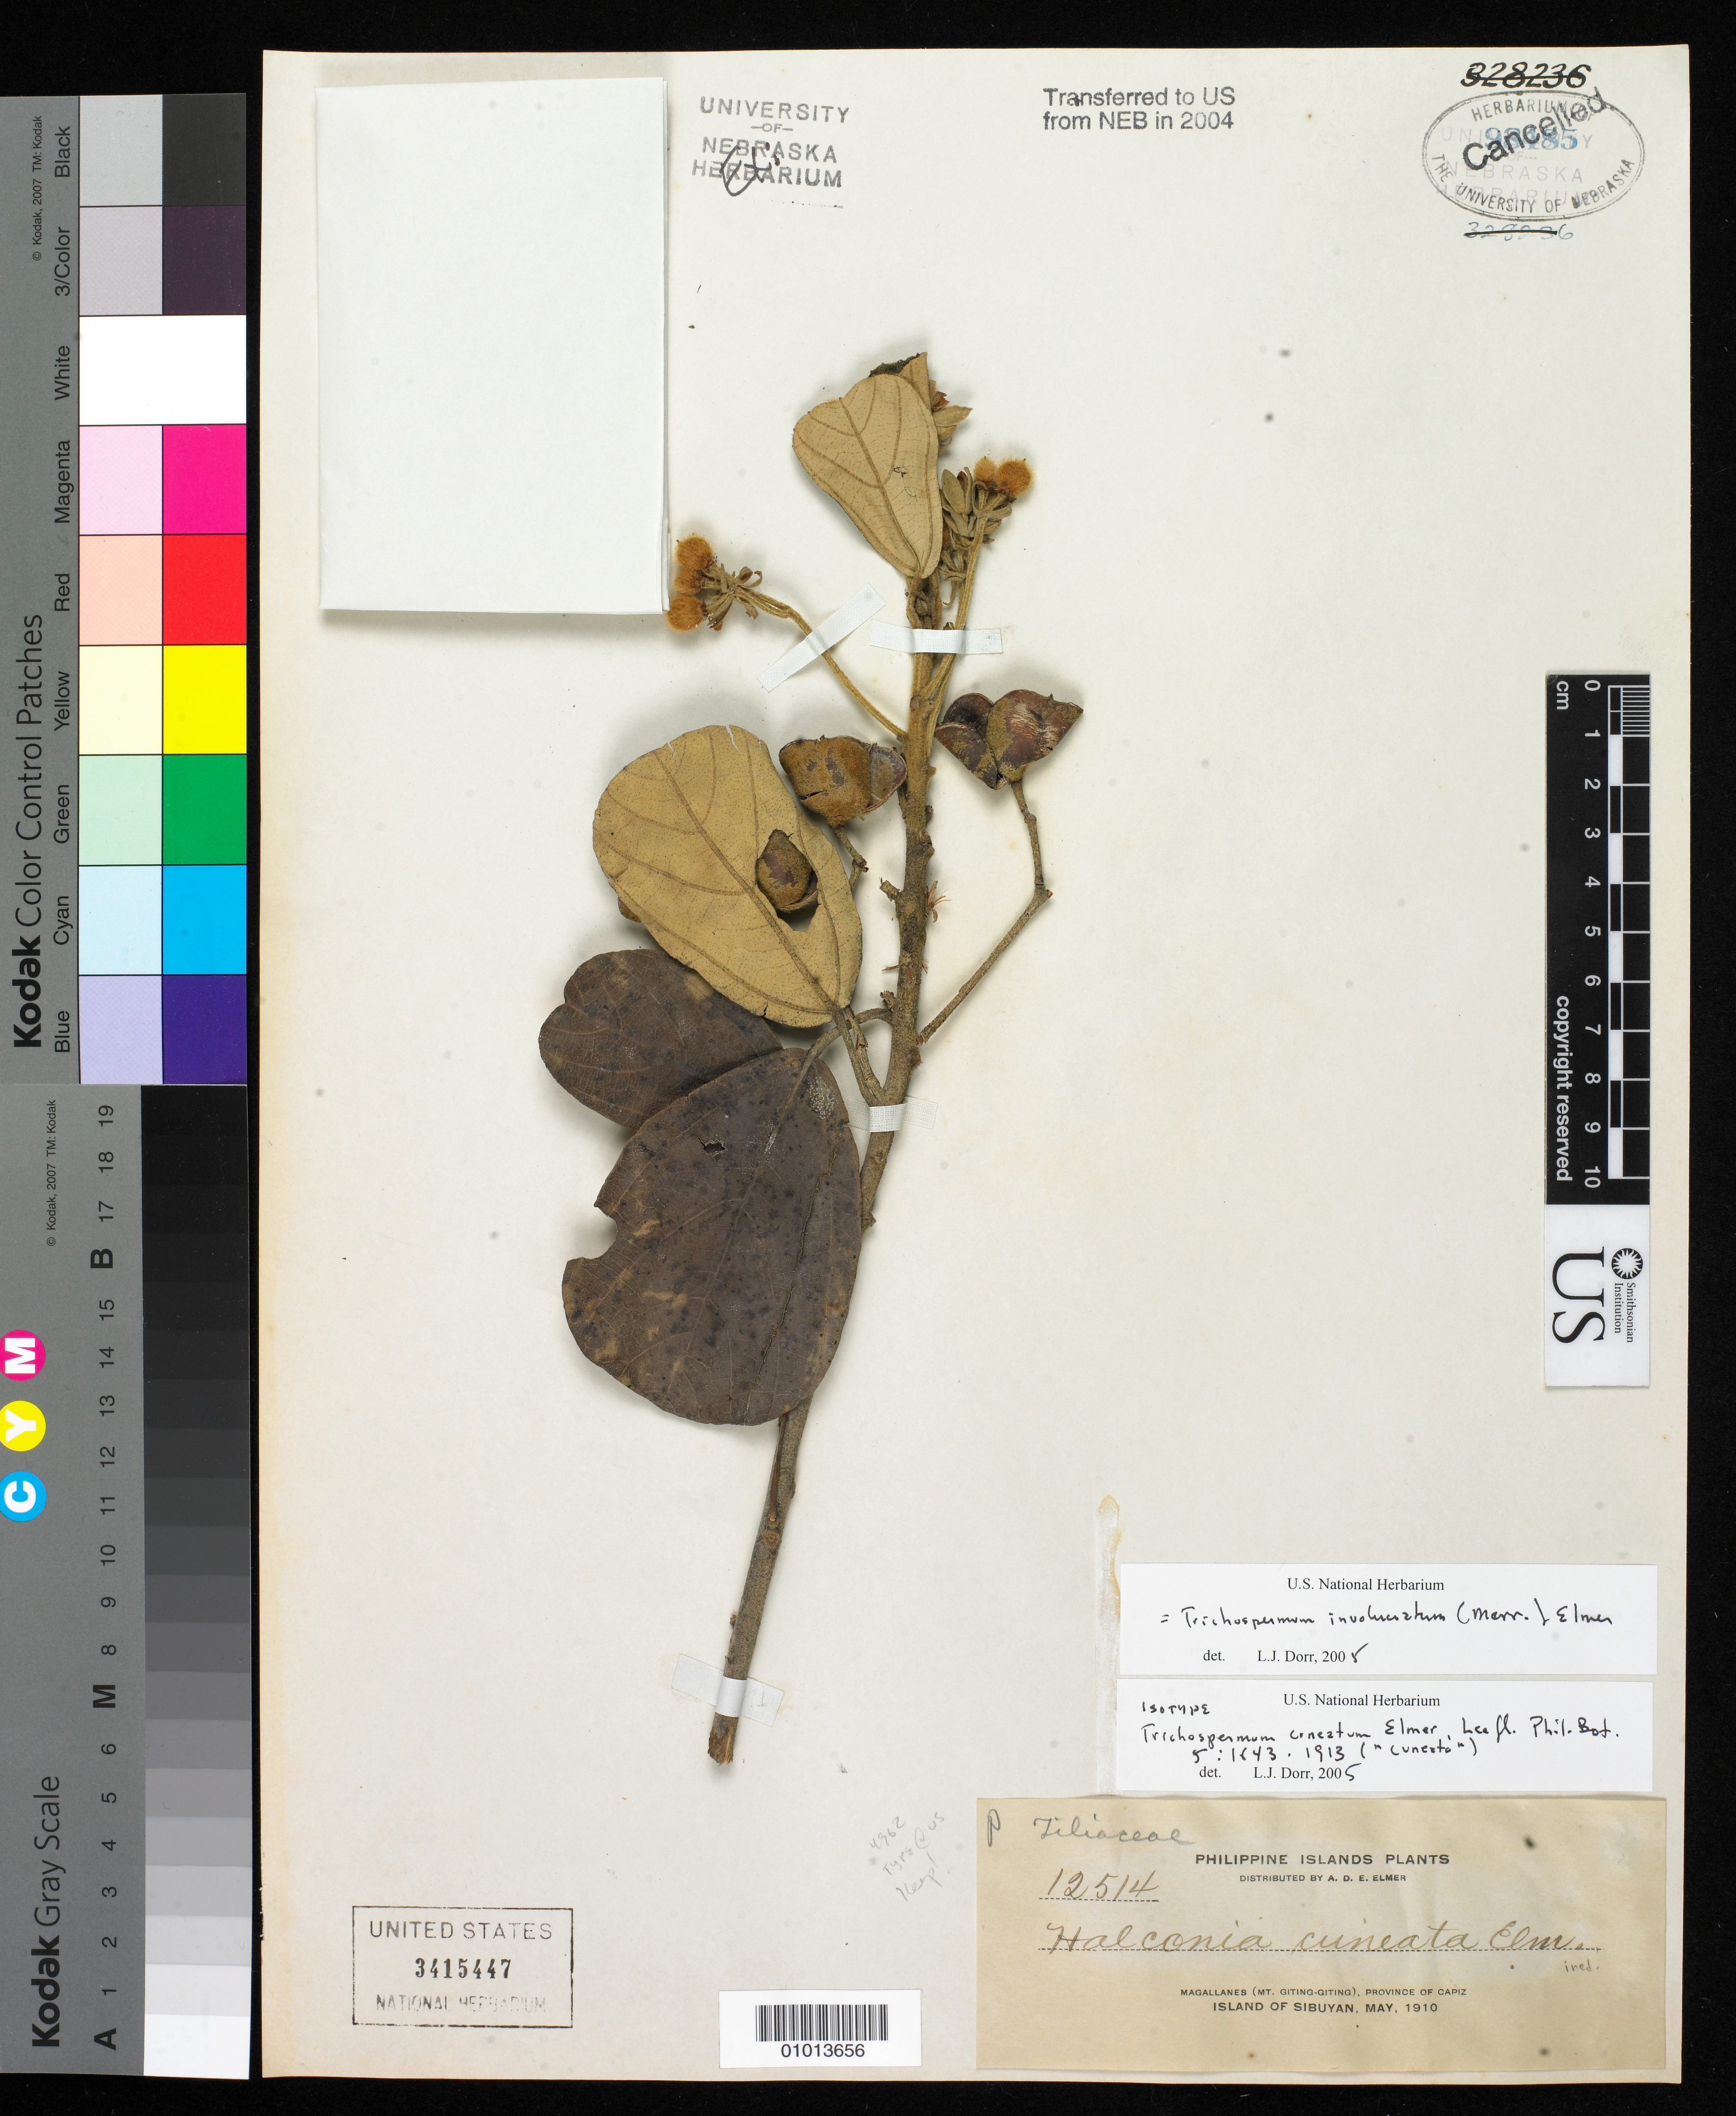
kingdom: Plantae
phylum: Tracheophyta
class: Magnoliopsida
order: Malvales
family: Malvaceae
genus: Trichospermum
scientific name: Trichospermum cuneatum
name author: Elmer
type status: Isotype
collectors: A. D. E. Elmer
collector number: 12514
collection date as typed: May 1910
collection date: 1910-05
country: Philippines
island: Sibuyan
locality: Magallanes (Mt. Giting-Giting), Province of Capiz, Island of Sibuyan.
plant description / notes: Specimen annotated as "Halconia cuneata Elmer" [=ined. name never published].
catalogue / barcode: US 3415447